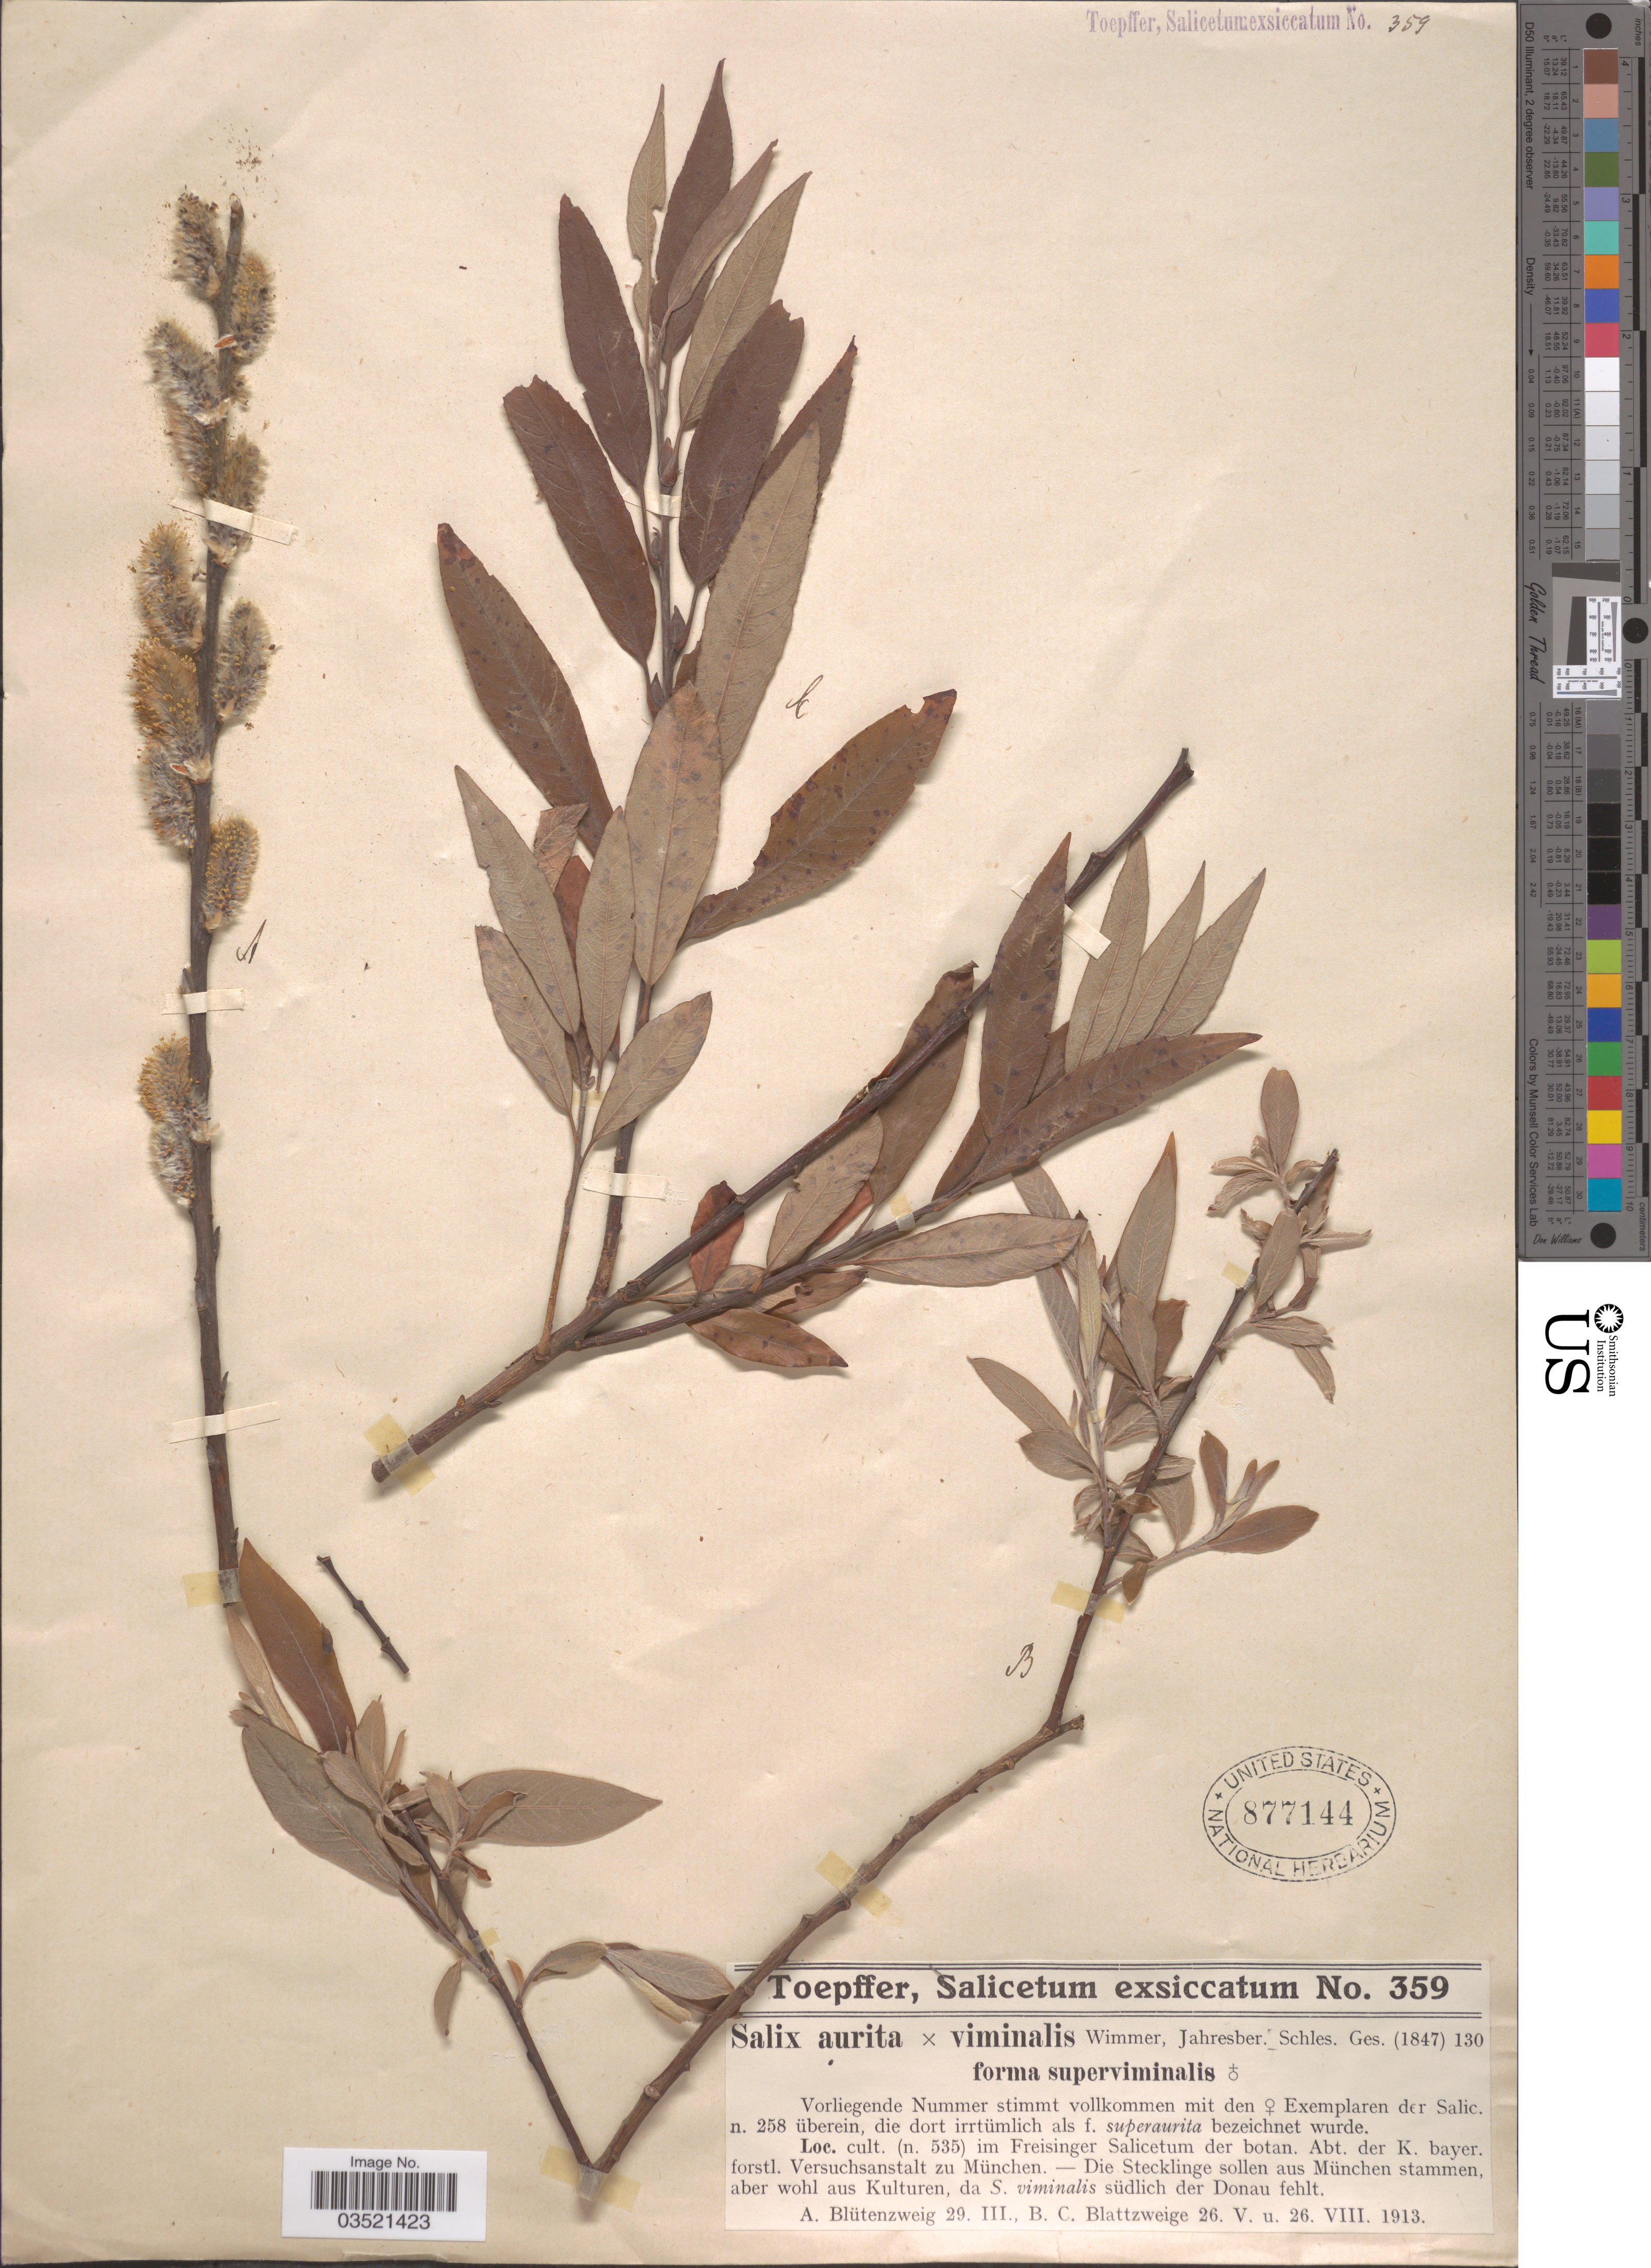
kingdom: Plantae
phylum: Tracheophyta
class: Magnoliopsida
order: Malpighiales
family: Salicaceae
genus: Salix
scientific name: Salix aurita x S. viminalis f. superviminalis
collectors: A. Toepffer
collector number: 359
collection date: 1913-03-29/1913-08-26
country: Germany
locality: Cult. (n. 535) im Freisinger Salicetum der botan. Abt. der K. bayer. forstl. Versuchsanstalt zu München.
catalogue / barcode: US 877144